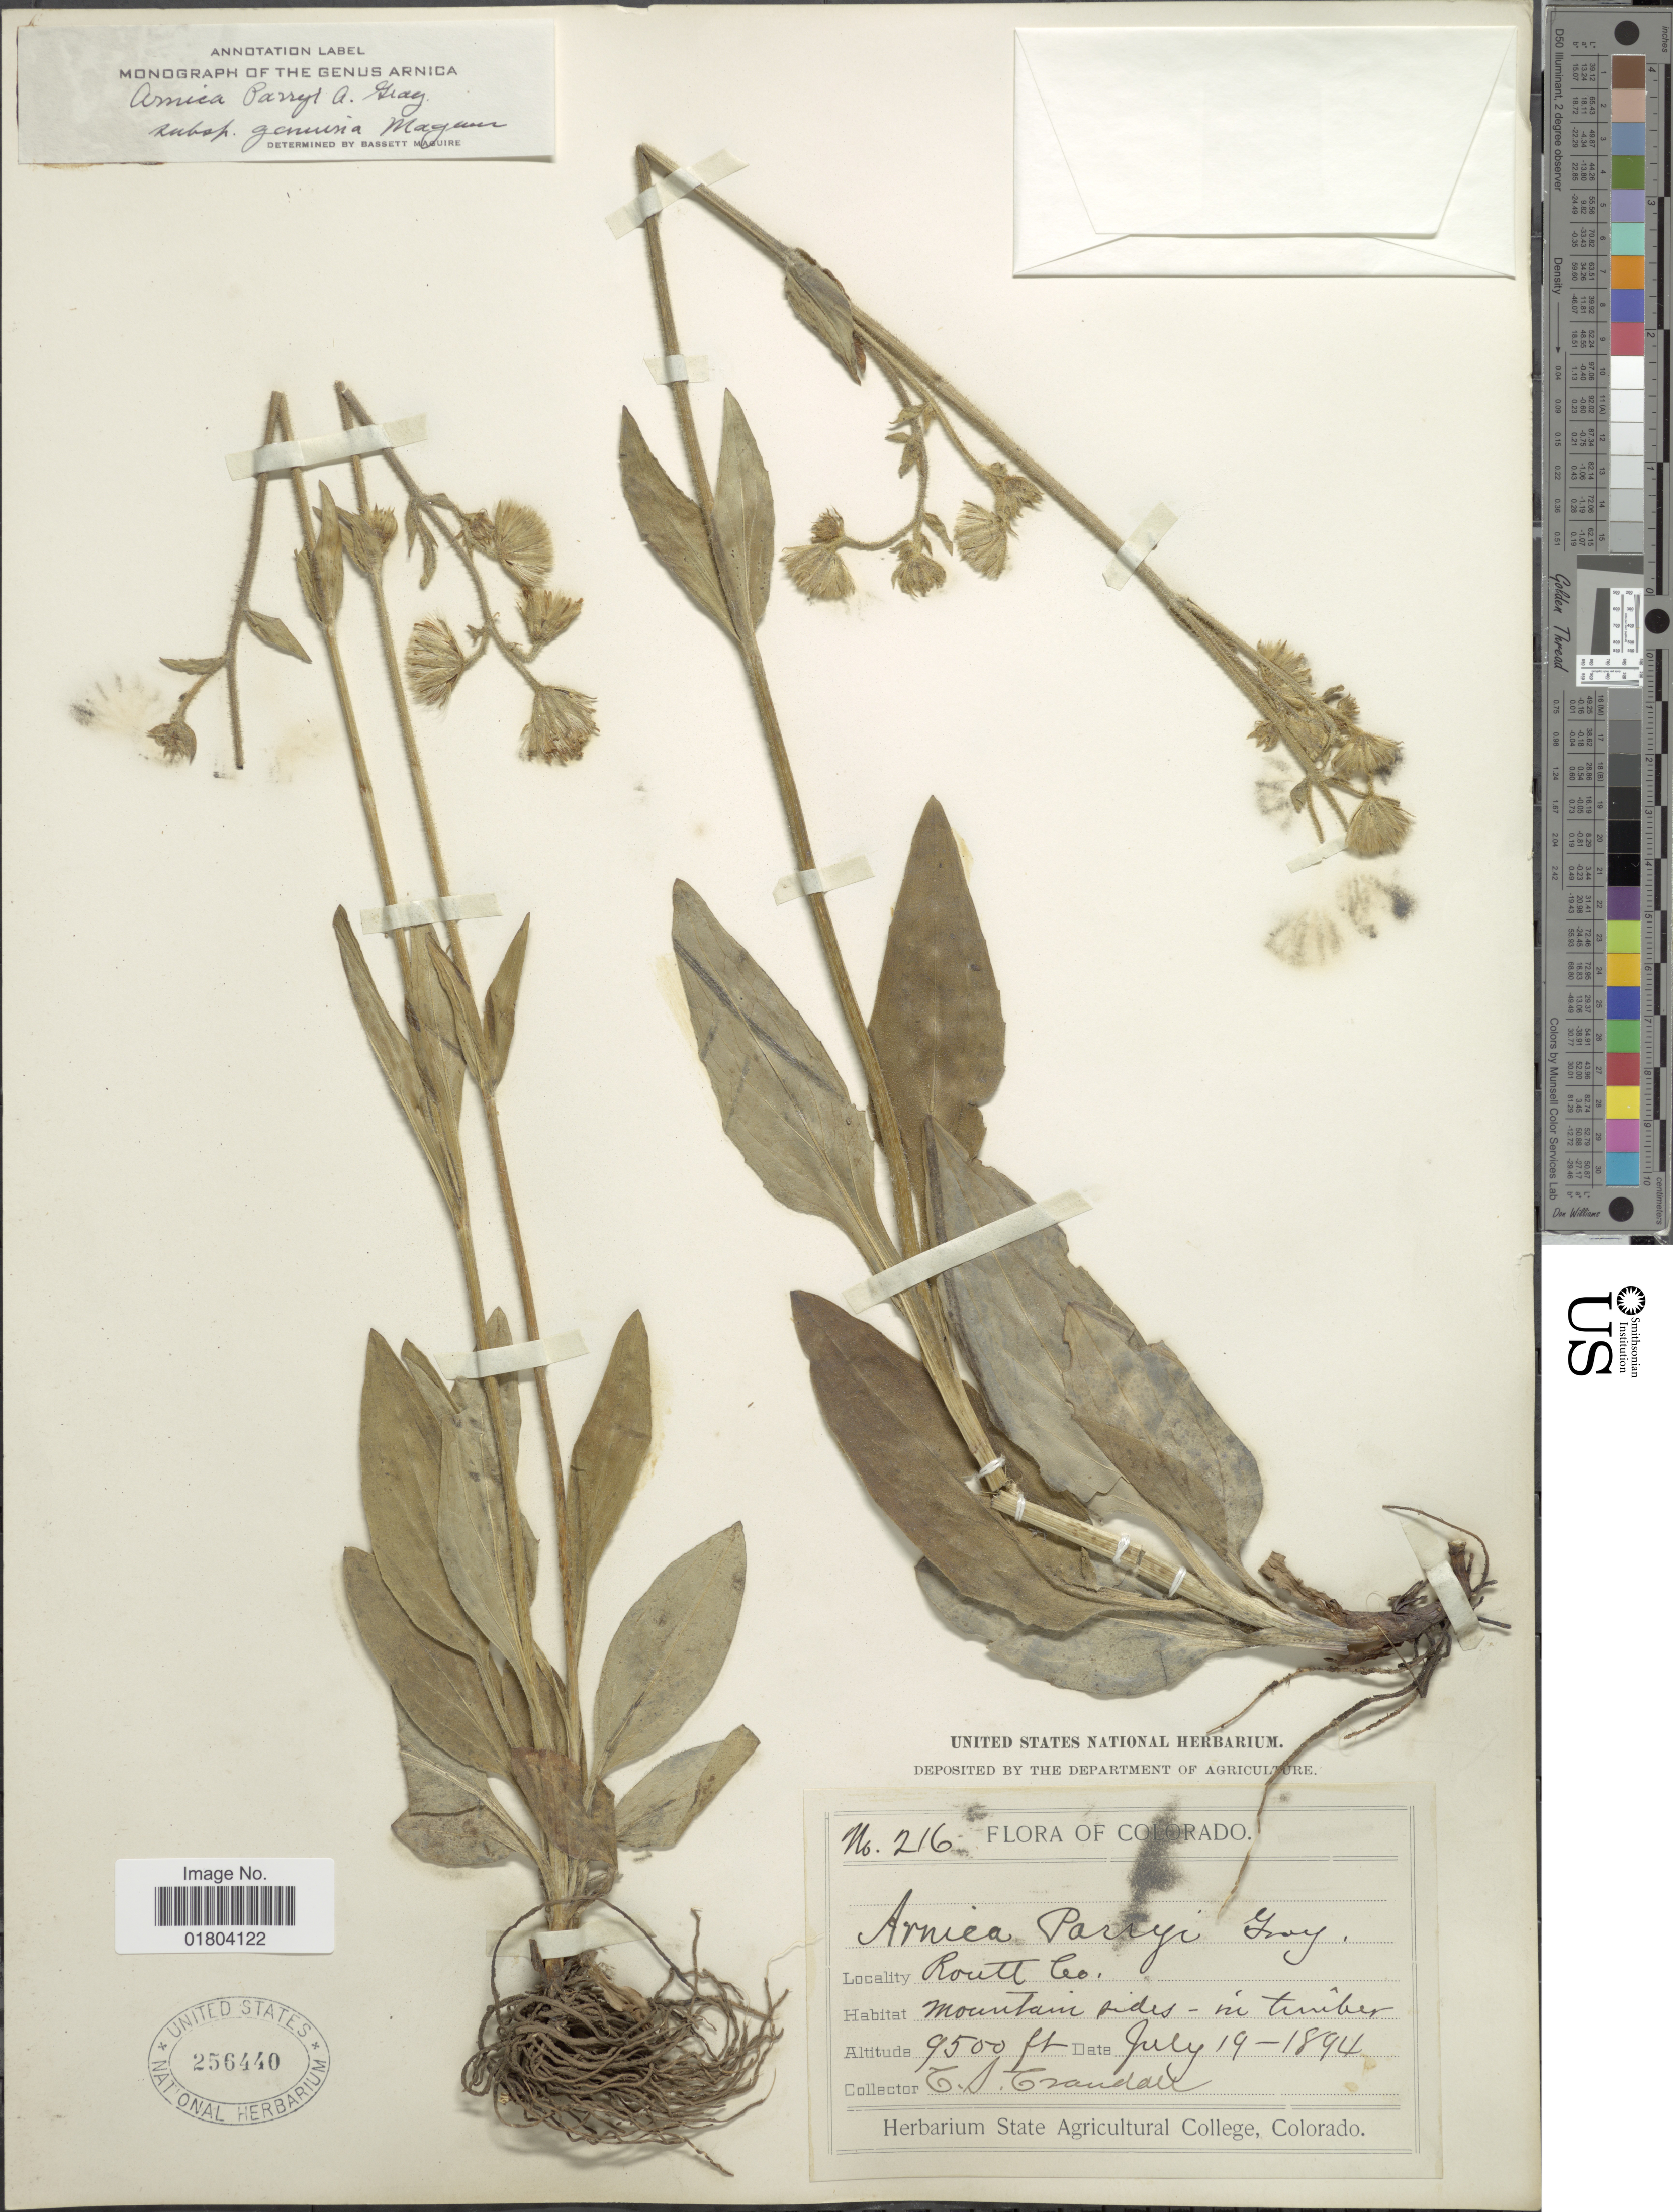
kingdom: Plantae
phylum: Tracheophyta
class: Magnoliopsida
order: Asterales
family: Asteraceae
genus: Arnica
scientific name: Arnica parryi subsp. genuina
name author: Maguire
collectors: C. Crandall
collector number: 216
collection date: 1894-07-19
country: United States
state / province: Colorado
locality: Routt Co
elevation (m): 2896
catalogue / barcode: US 256440